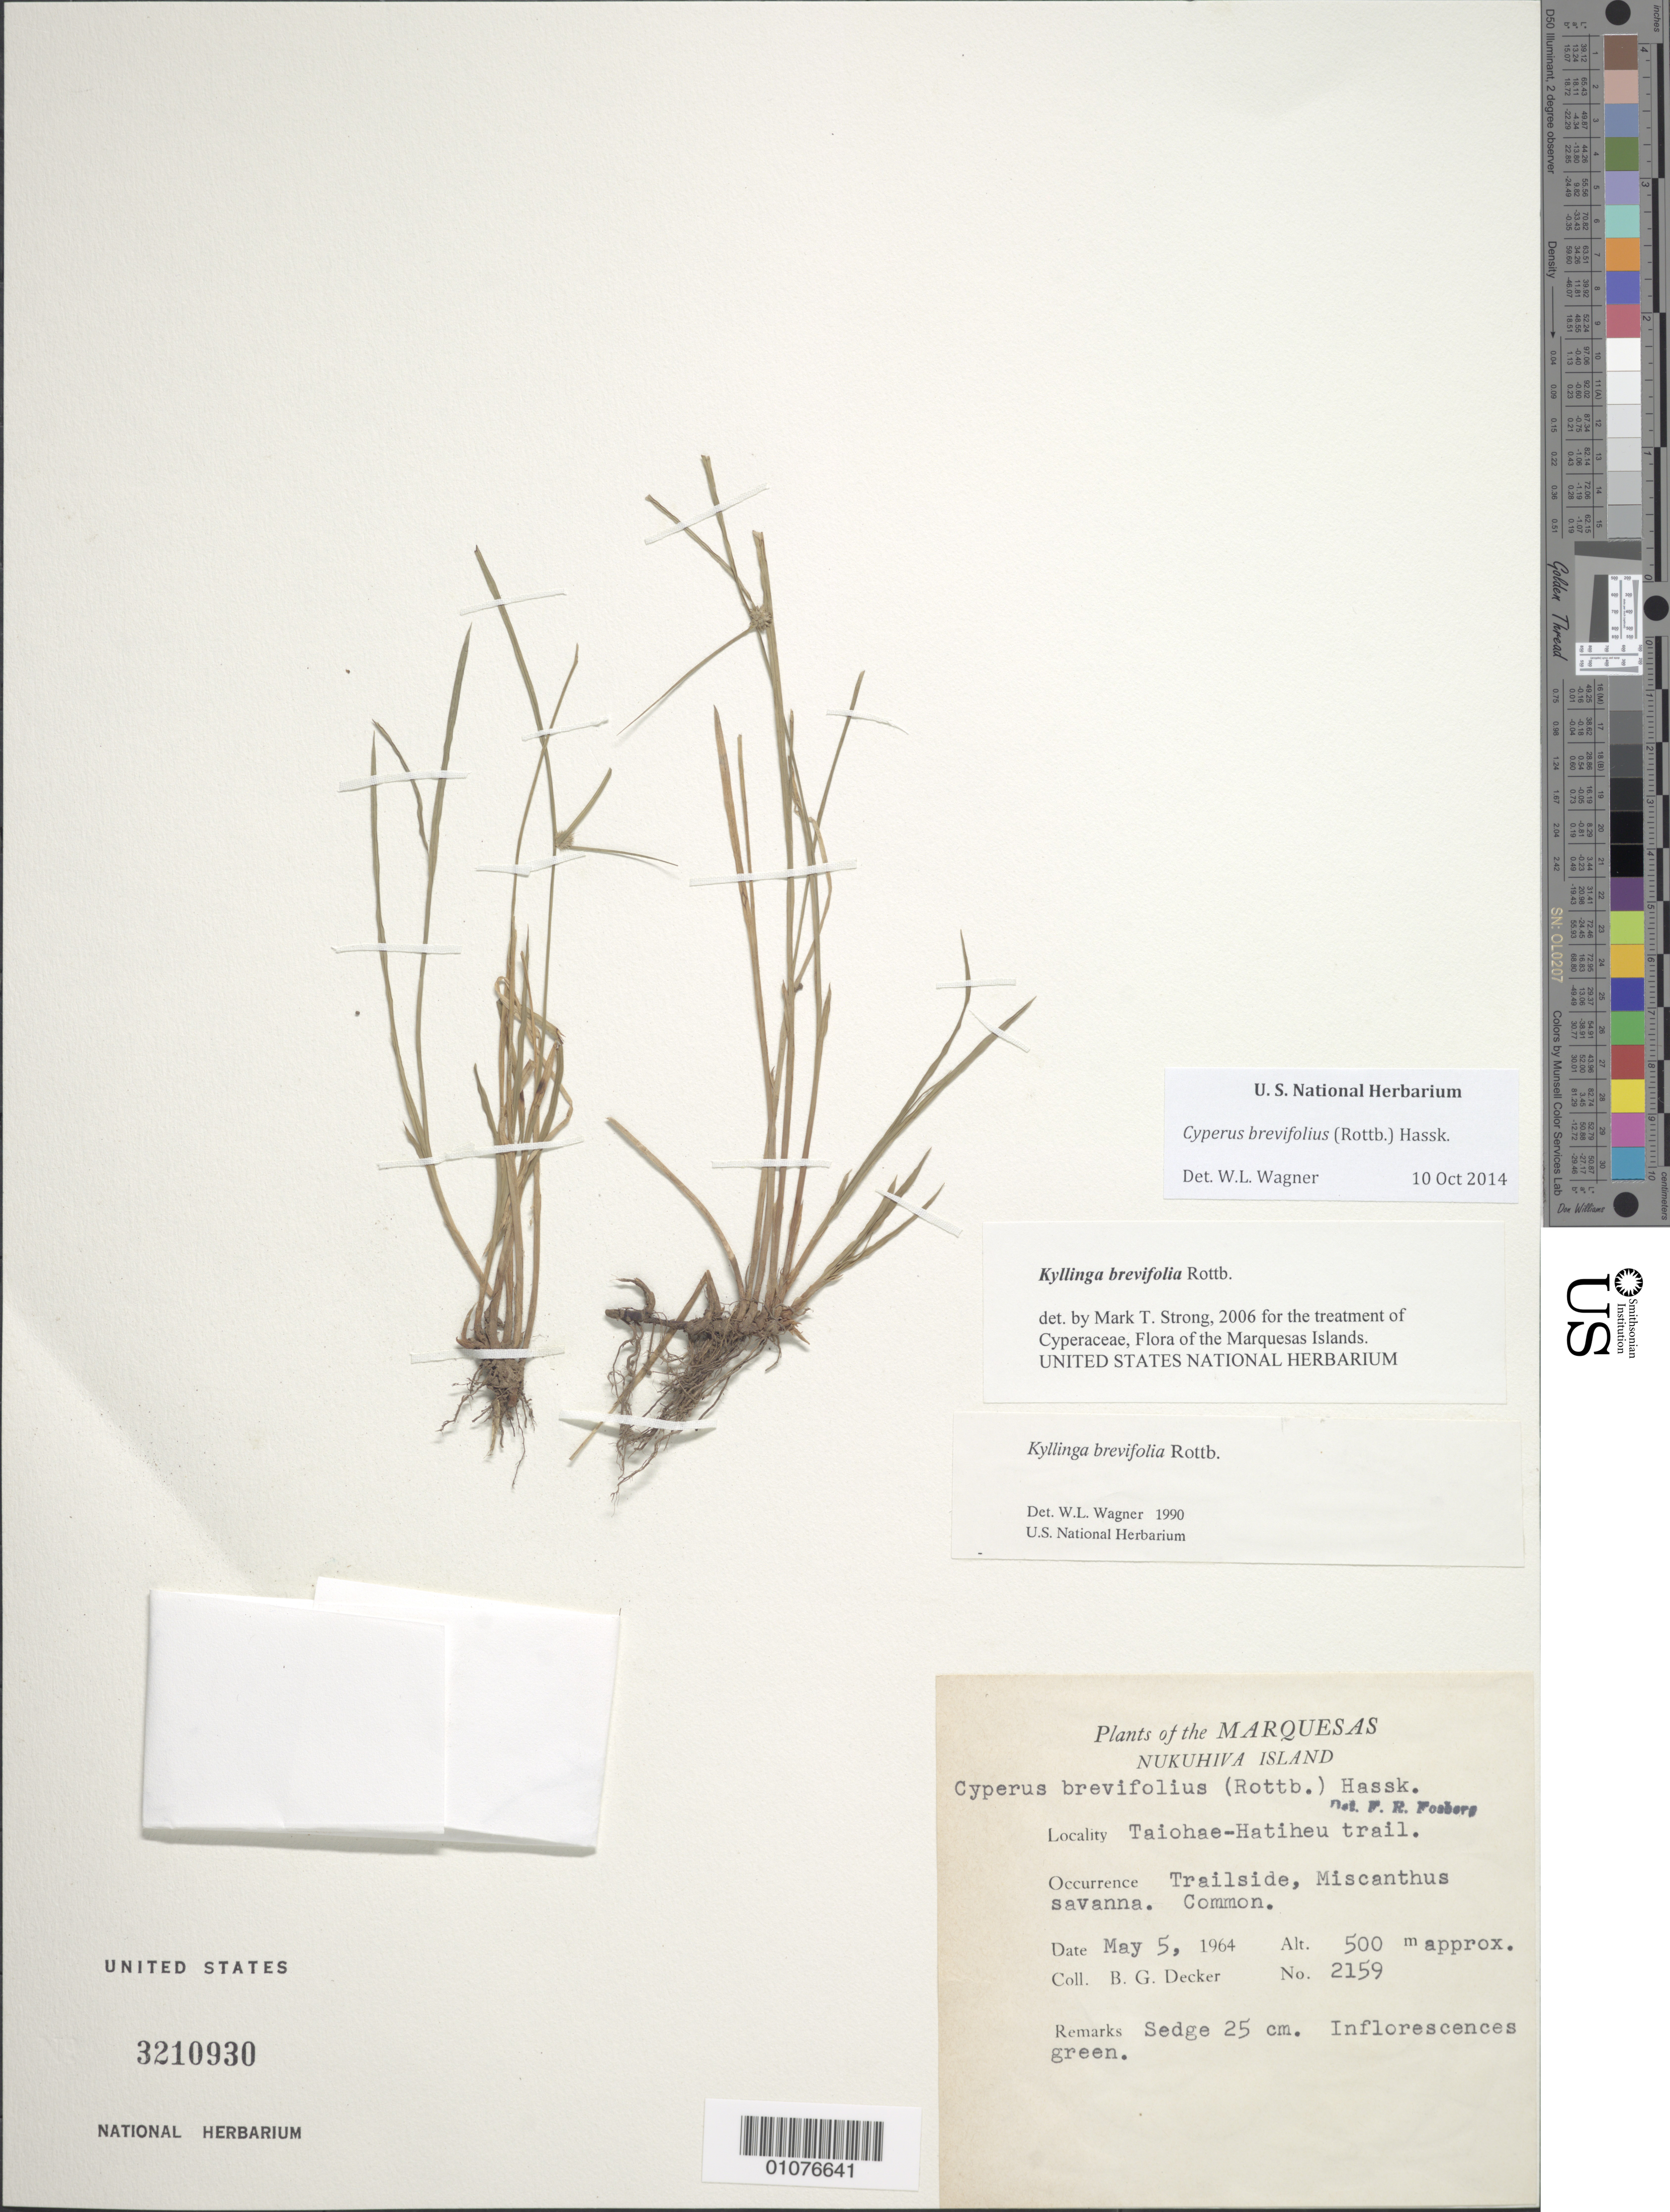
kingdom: Plantae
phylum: Tracheophyta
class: Liliopsida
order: Poales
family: Cyperaceae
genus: Cyperus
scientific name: Cyperus brevifolius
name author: (Rottb.) Hassk.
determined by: Lorence, David H., (PTBG), National Tropical Botanical Garden (UNITED STATES)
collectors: B. G. Decker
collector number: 2159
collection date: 1964-05-05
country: French Polynesia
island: Nuku Hiva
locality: Taiohae-Hatiheu Trail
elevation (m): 500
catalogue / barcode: US 3210930